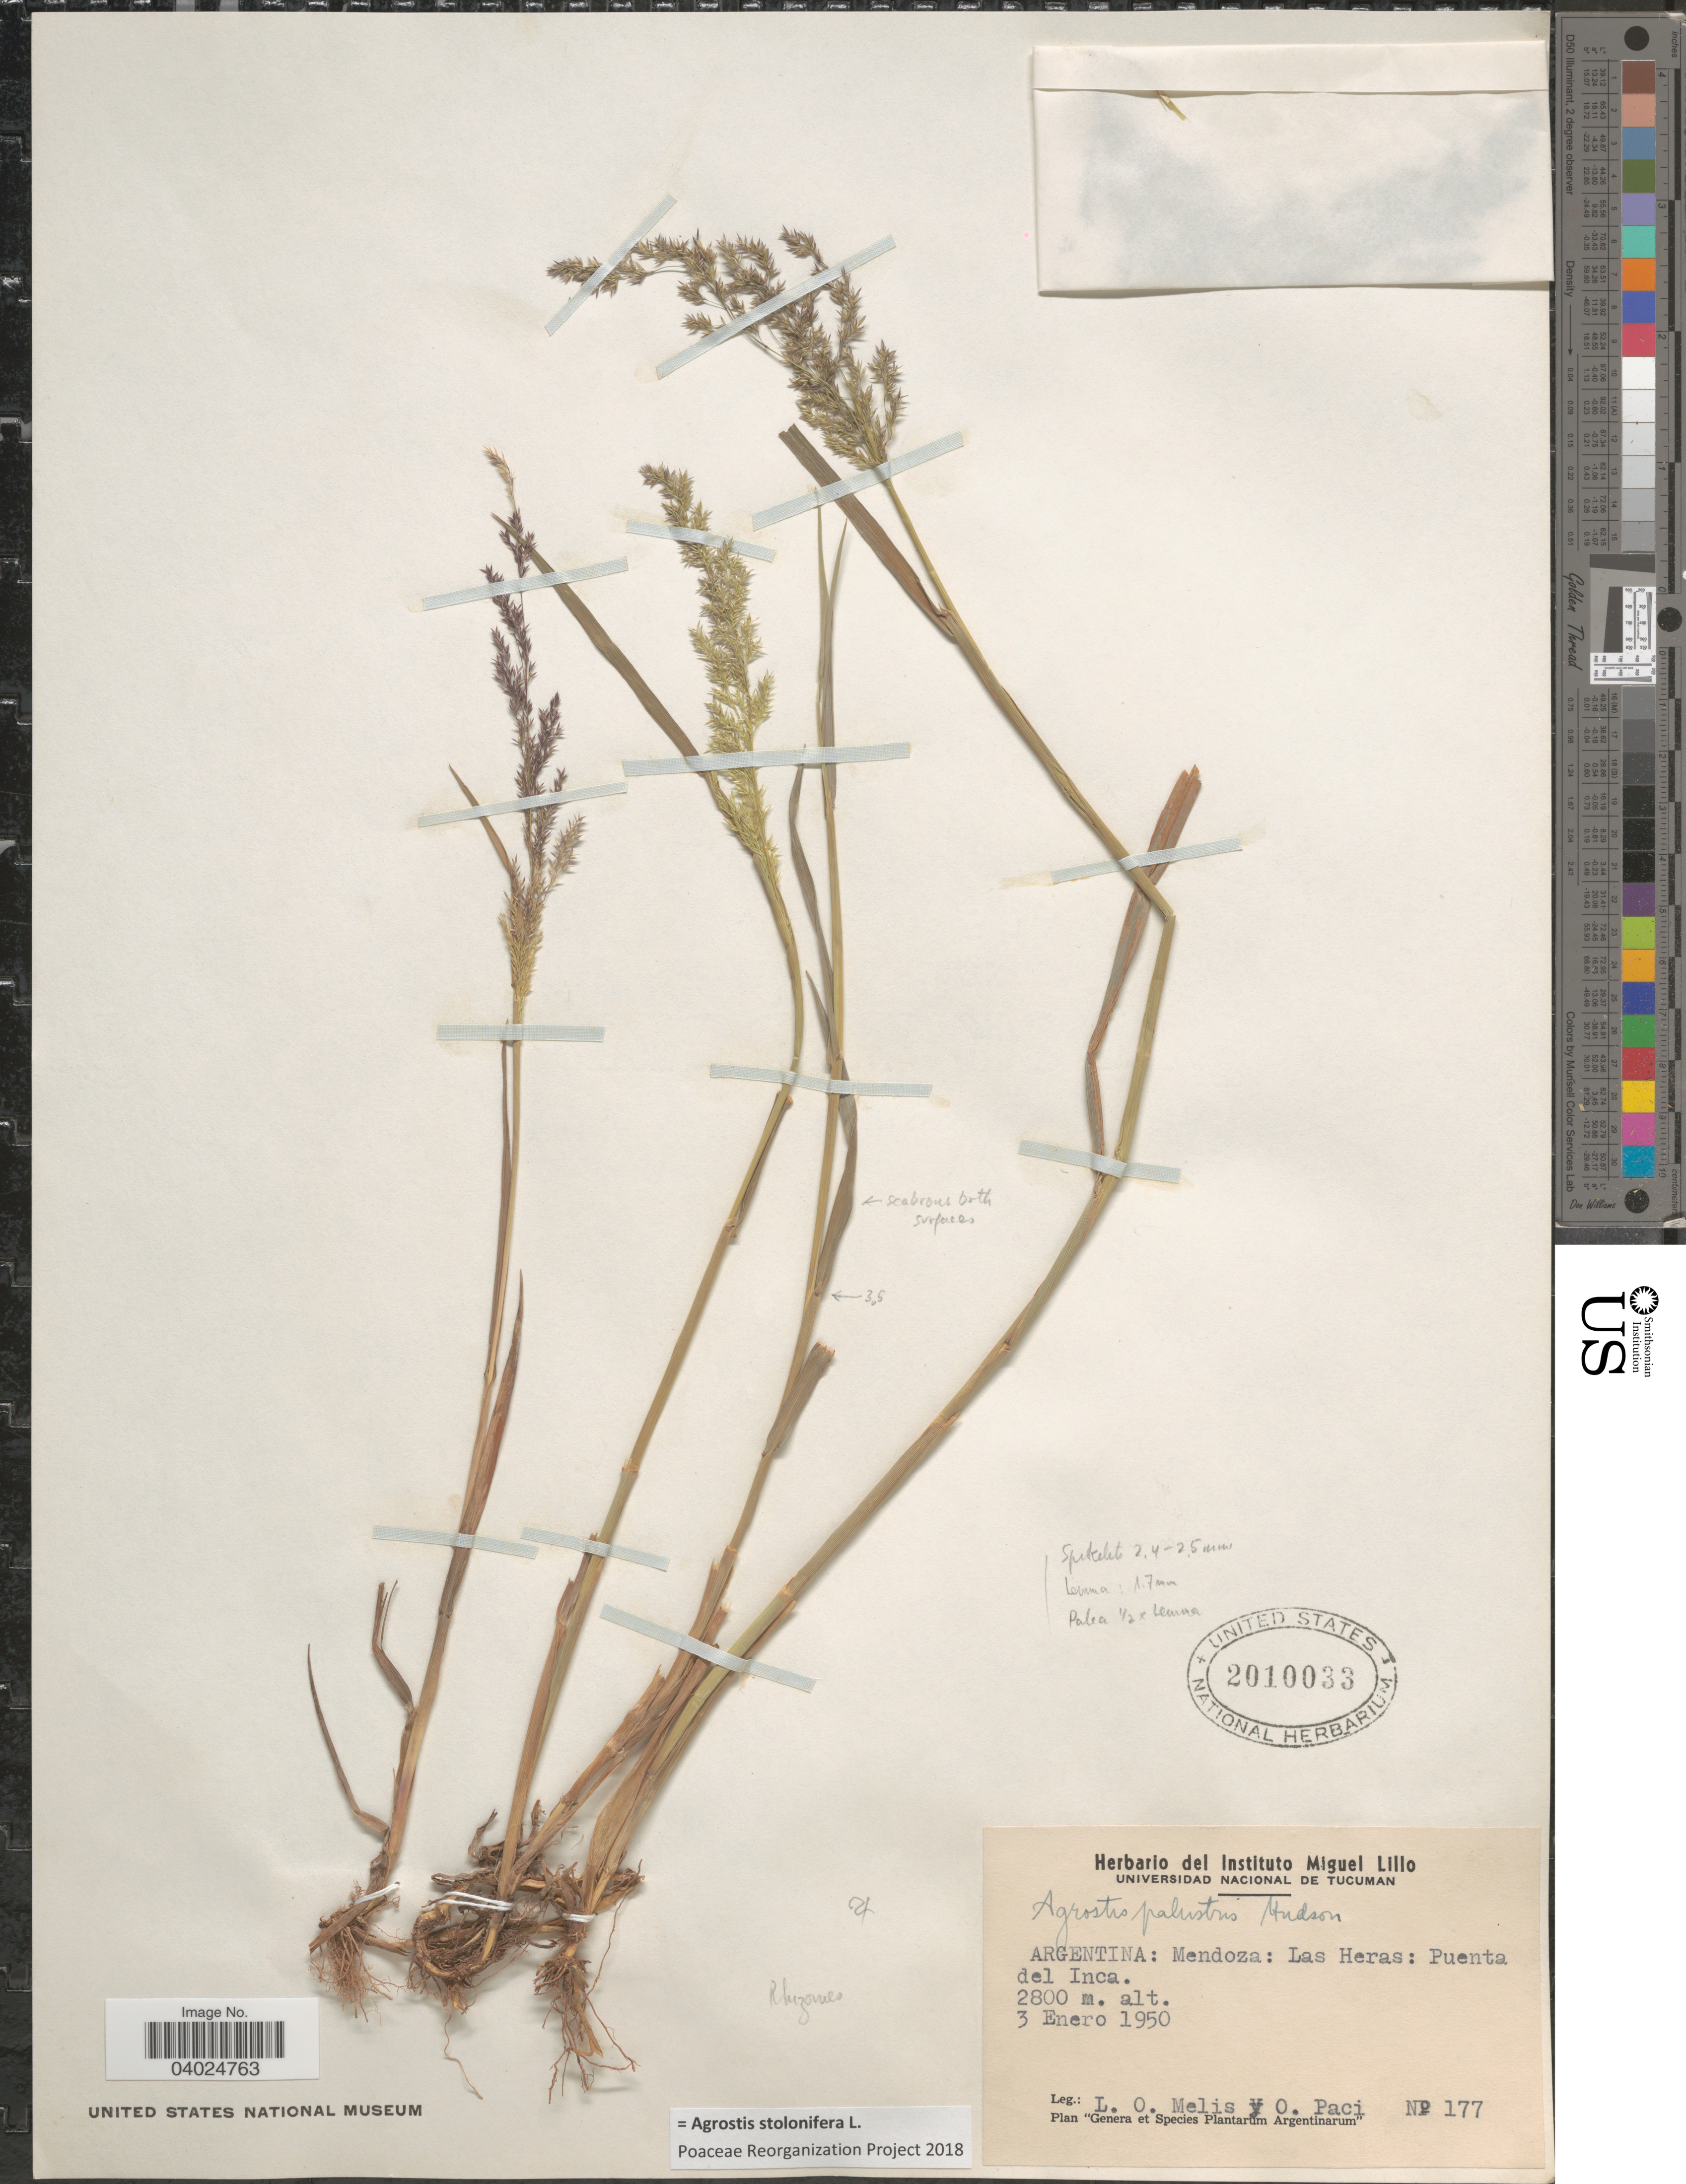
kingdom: Plantae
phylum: Tracheophyta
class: Liliopsida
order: Poales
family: Poaceae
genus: Agrostis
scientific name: Agrostis stolonifera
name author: L.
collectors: L. Melis & O. Paci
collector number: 177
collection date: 1950-01-03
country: Argentina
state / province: Mendoza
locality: Las Heras: Puenta del Inca.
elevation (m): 2800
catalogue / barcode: US 2010033